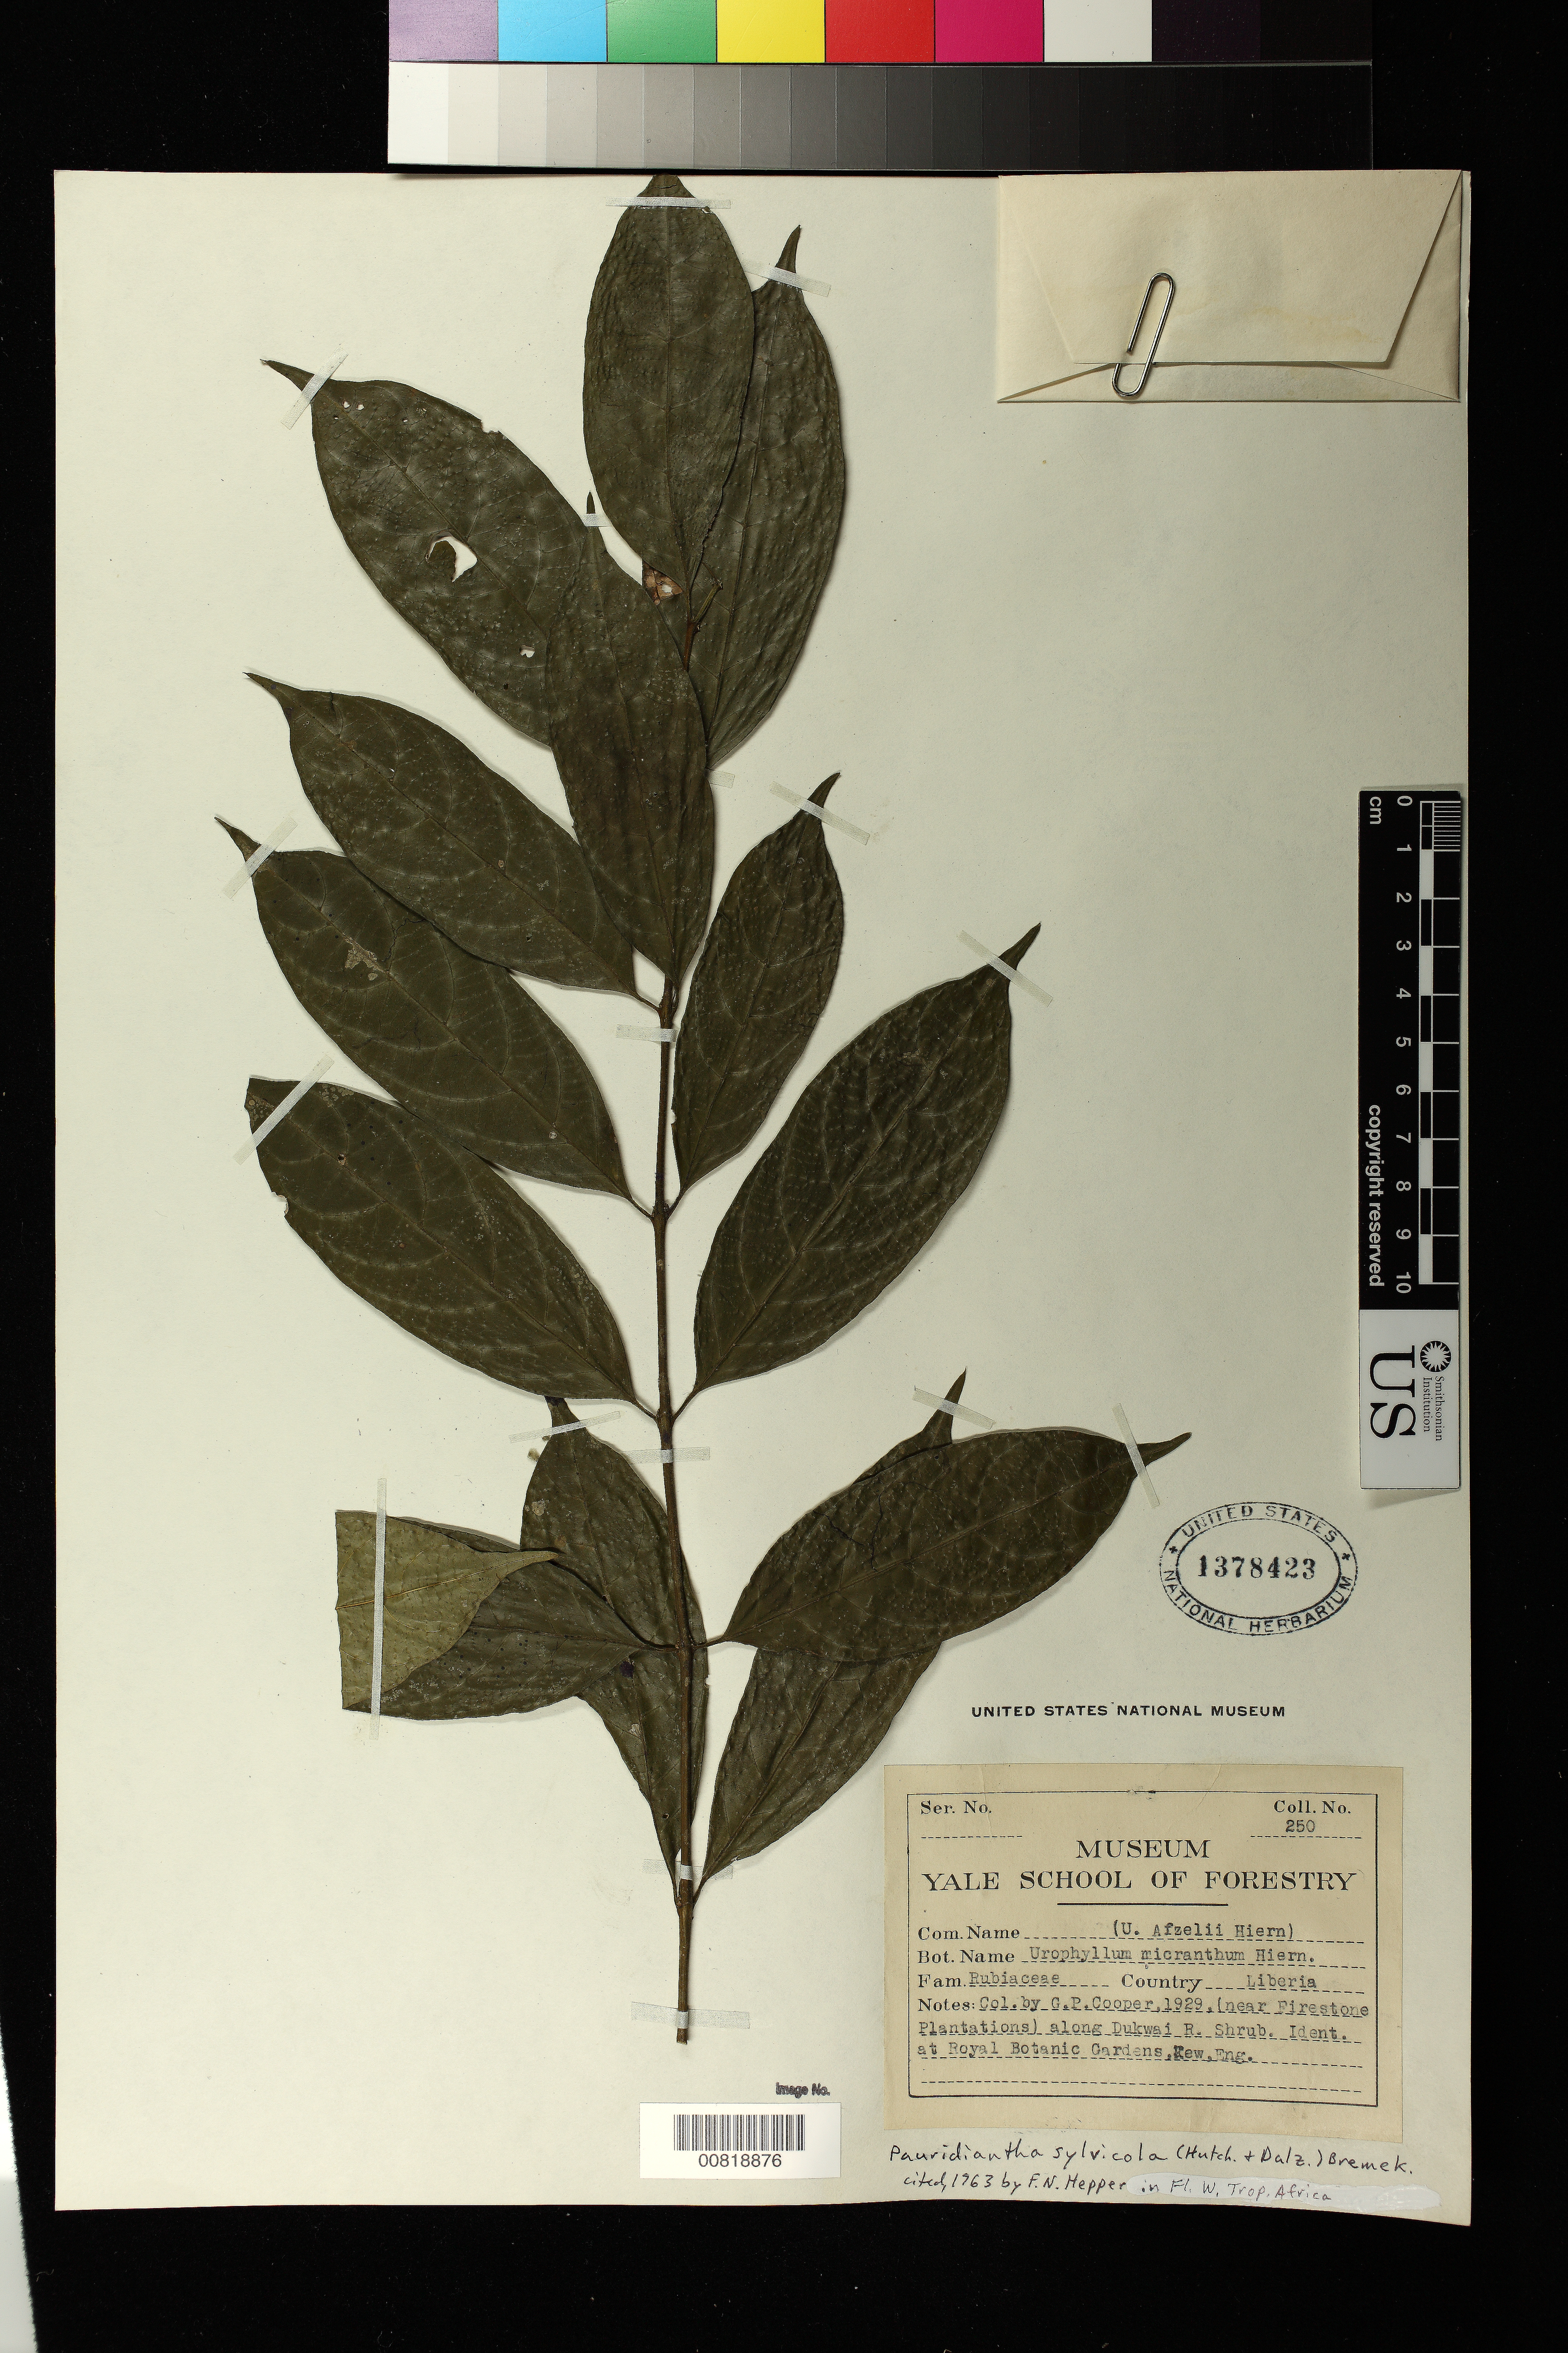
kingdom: Plantae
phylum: Tracheophyta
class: Magnoliopsida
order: Gentianales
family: Rubiaceae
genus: Pauridiantha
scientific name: Pauridiantha sylvicola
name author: (Hutch. & Dalziel) Bremek.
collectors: G. Cooper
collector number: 250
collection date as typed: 1929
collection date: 1929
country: Liberia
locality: Near Firestone Plantations along Dukwai R.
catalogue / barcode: US 1378423